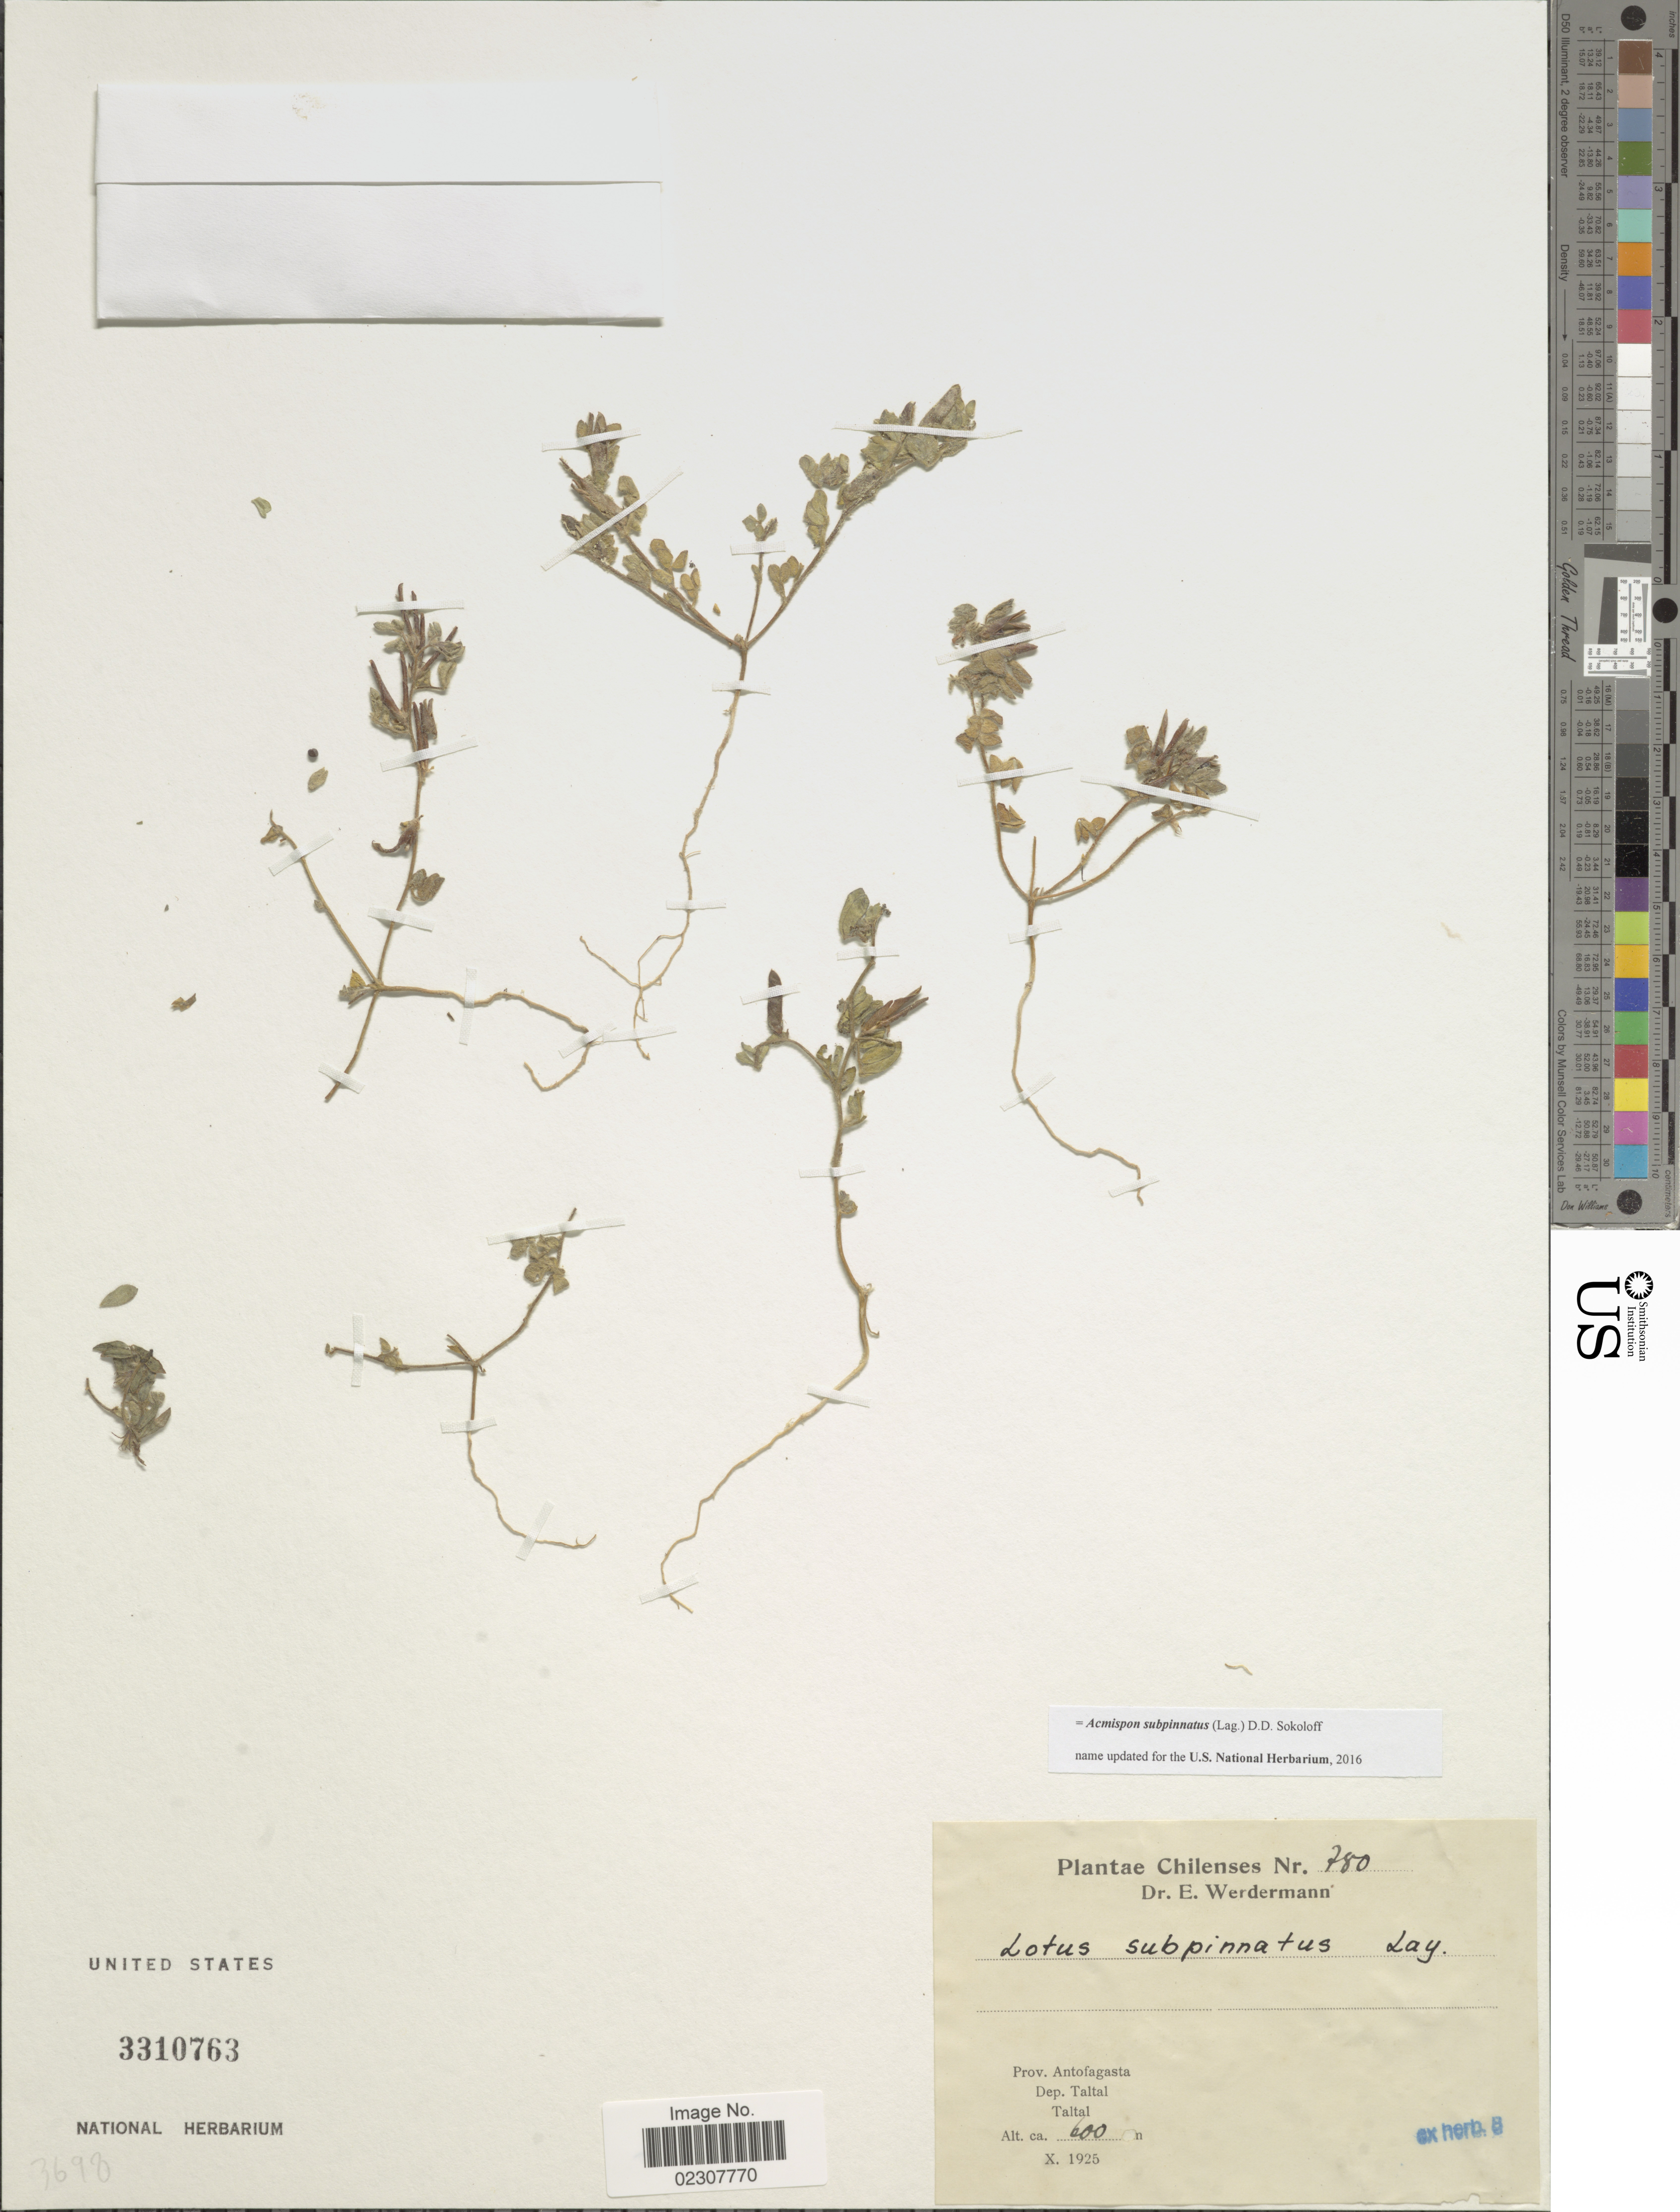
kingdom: Plantae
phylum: Tracheophyta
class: Magnoliopsida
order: Fabales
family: Fabaceae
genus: Acmispon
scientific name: Acmispon subpinnatus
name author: (Lag.) D.D. Sokoloff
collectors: E. Werdermann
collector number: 780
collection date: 1925-10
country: Chile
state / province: Antofagasta (II)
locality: Dep. Taltal, Taltal.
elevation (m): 600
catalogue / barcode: US 3310763